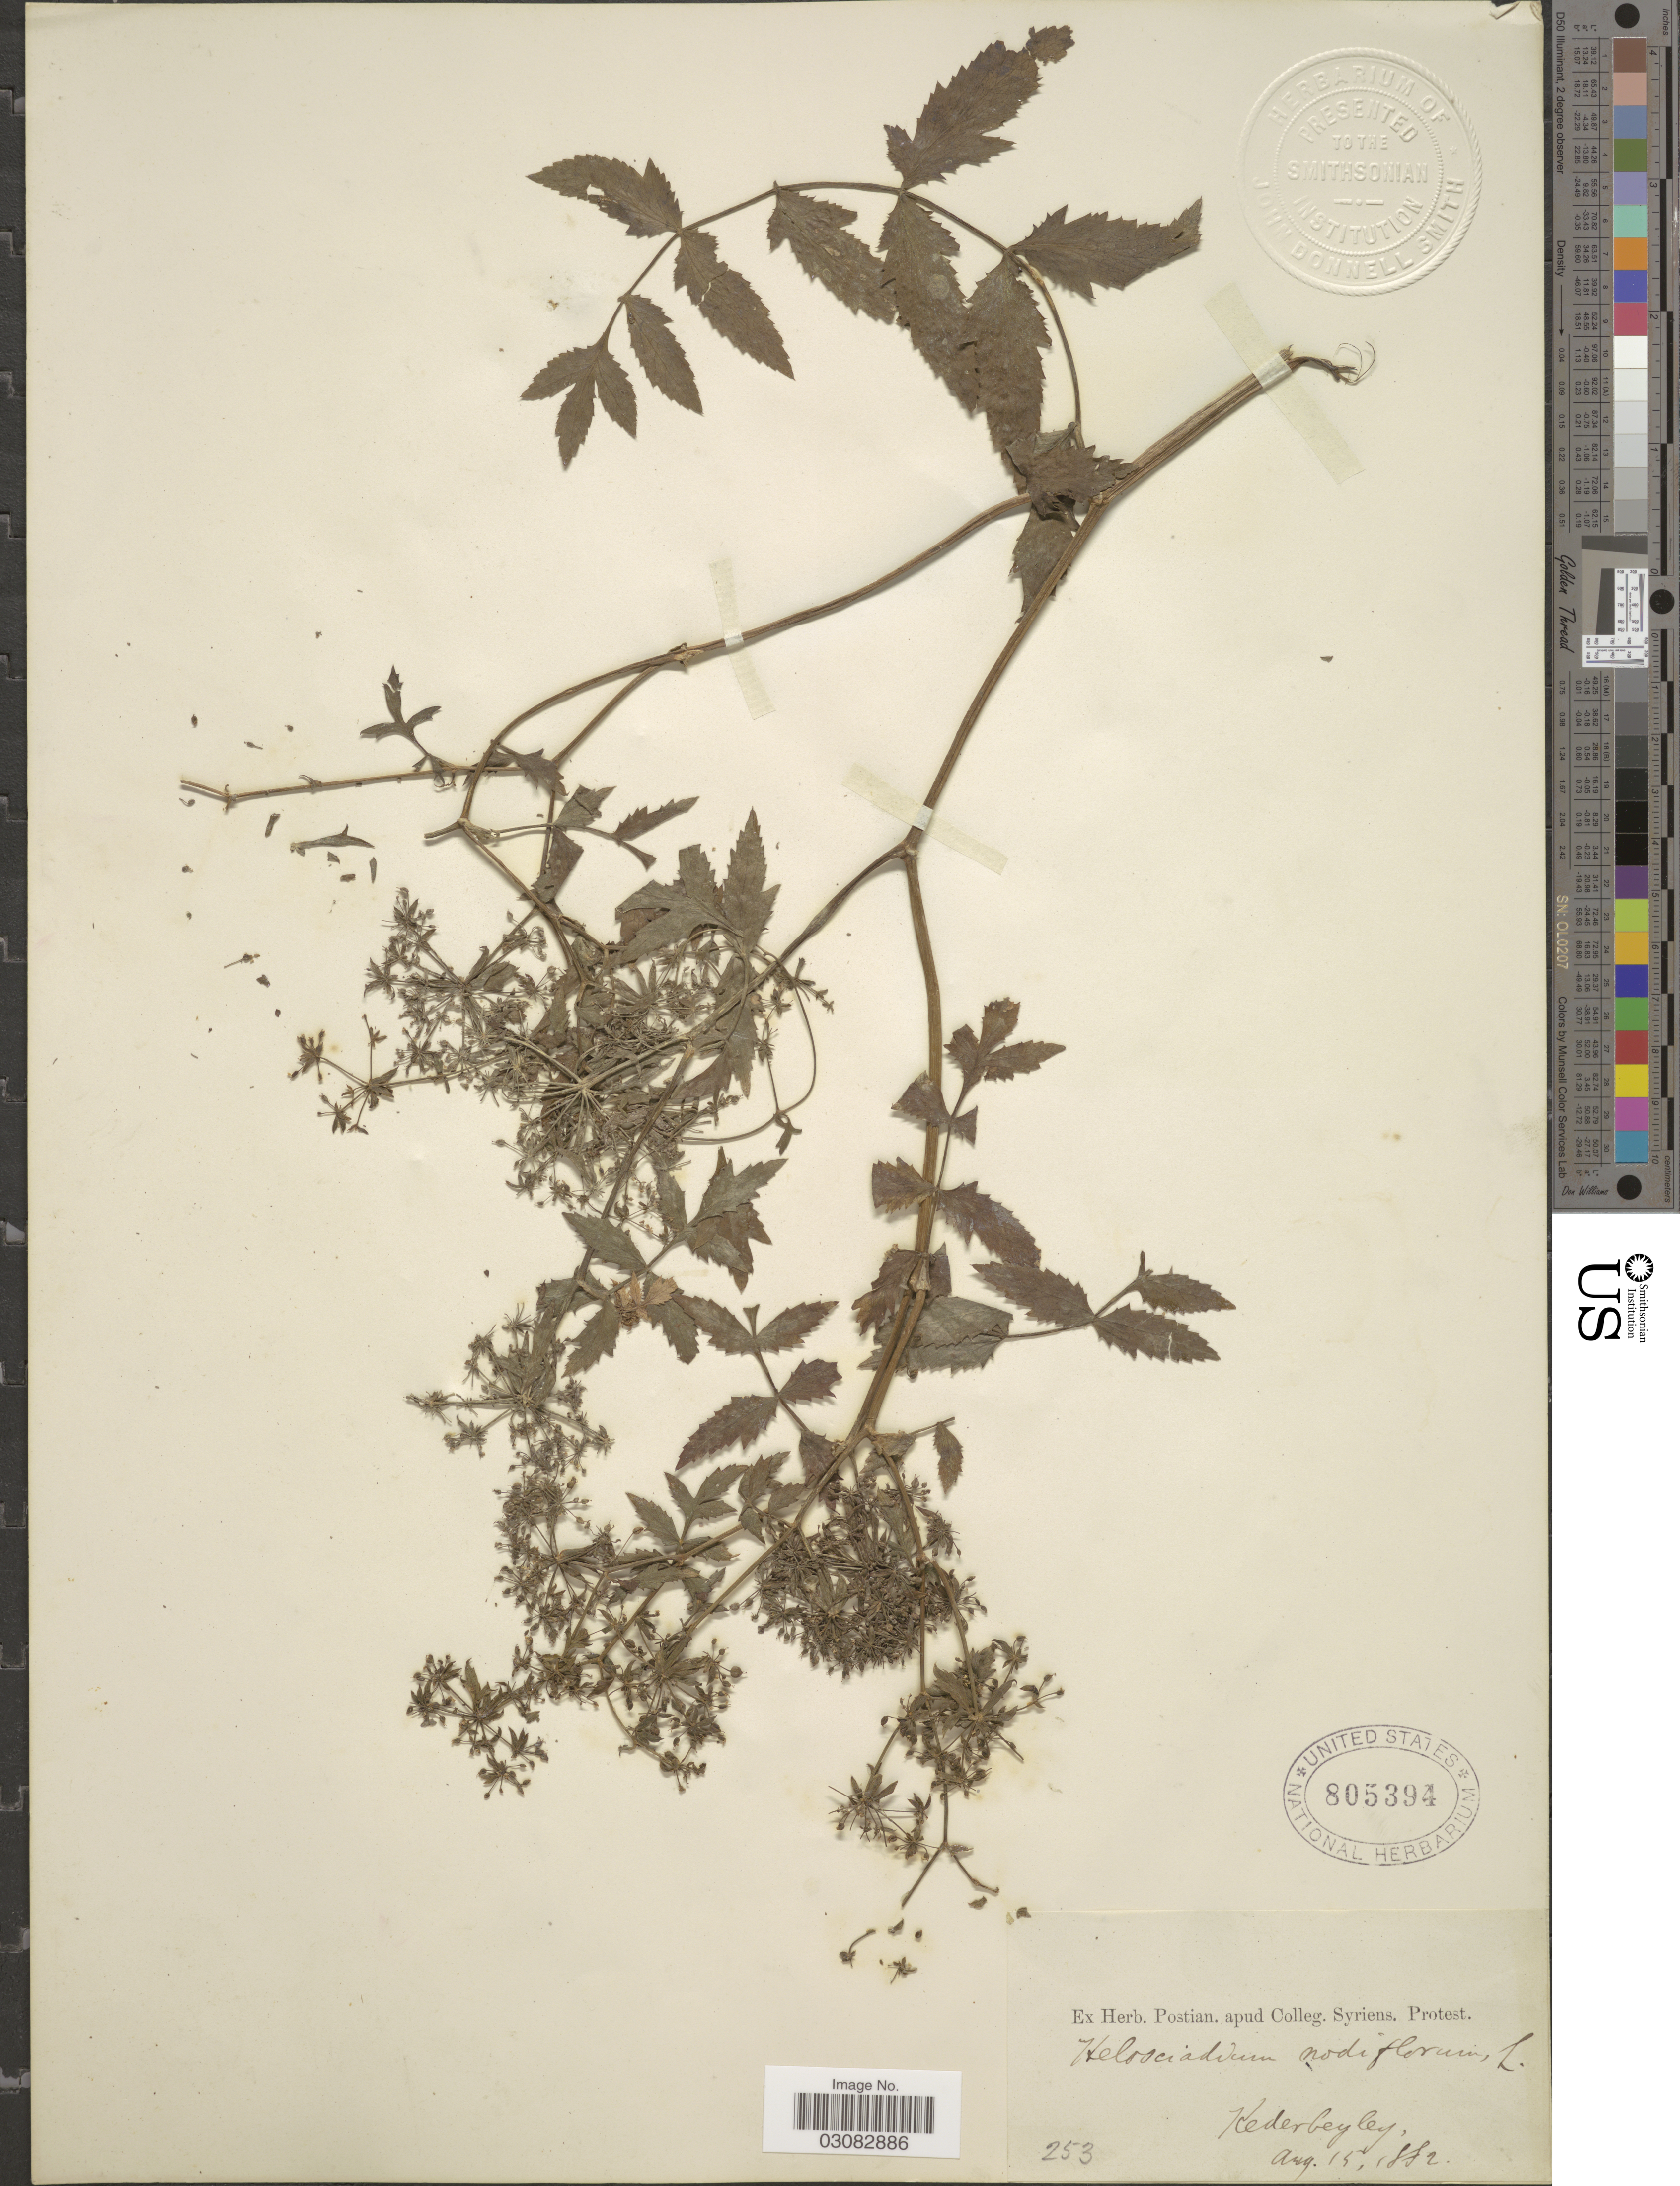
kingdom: Plantae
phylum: Tracheophyta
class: Magnoliopsida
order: Apiales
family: Apiaceae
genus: Apium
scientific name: Apium nodiflorum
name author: (L.) Lag.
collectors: ex herb. Postian. apud Colleg. Syriens. Protest. USE "Fannie P. A. Shepard" (10308853) AS PRIMARY COLLECTOR INSTEAD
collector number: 253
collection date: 1882-08-15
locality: Kederbeyley. [interpreted]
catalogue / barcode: US 805394